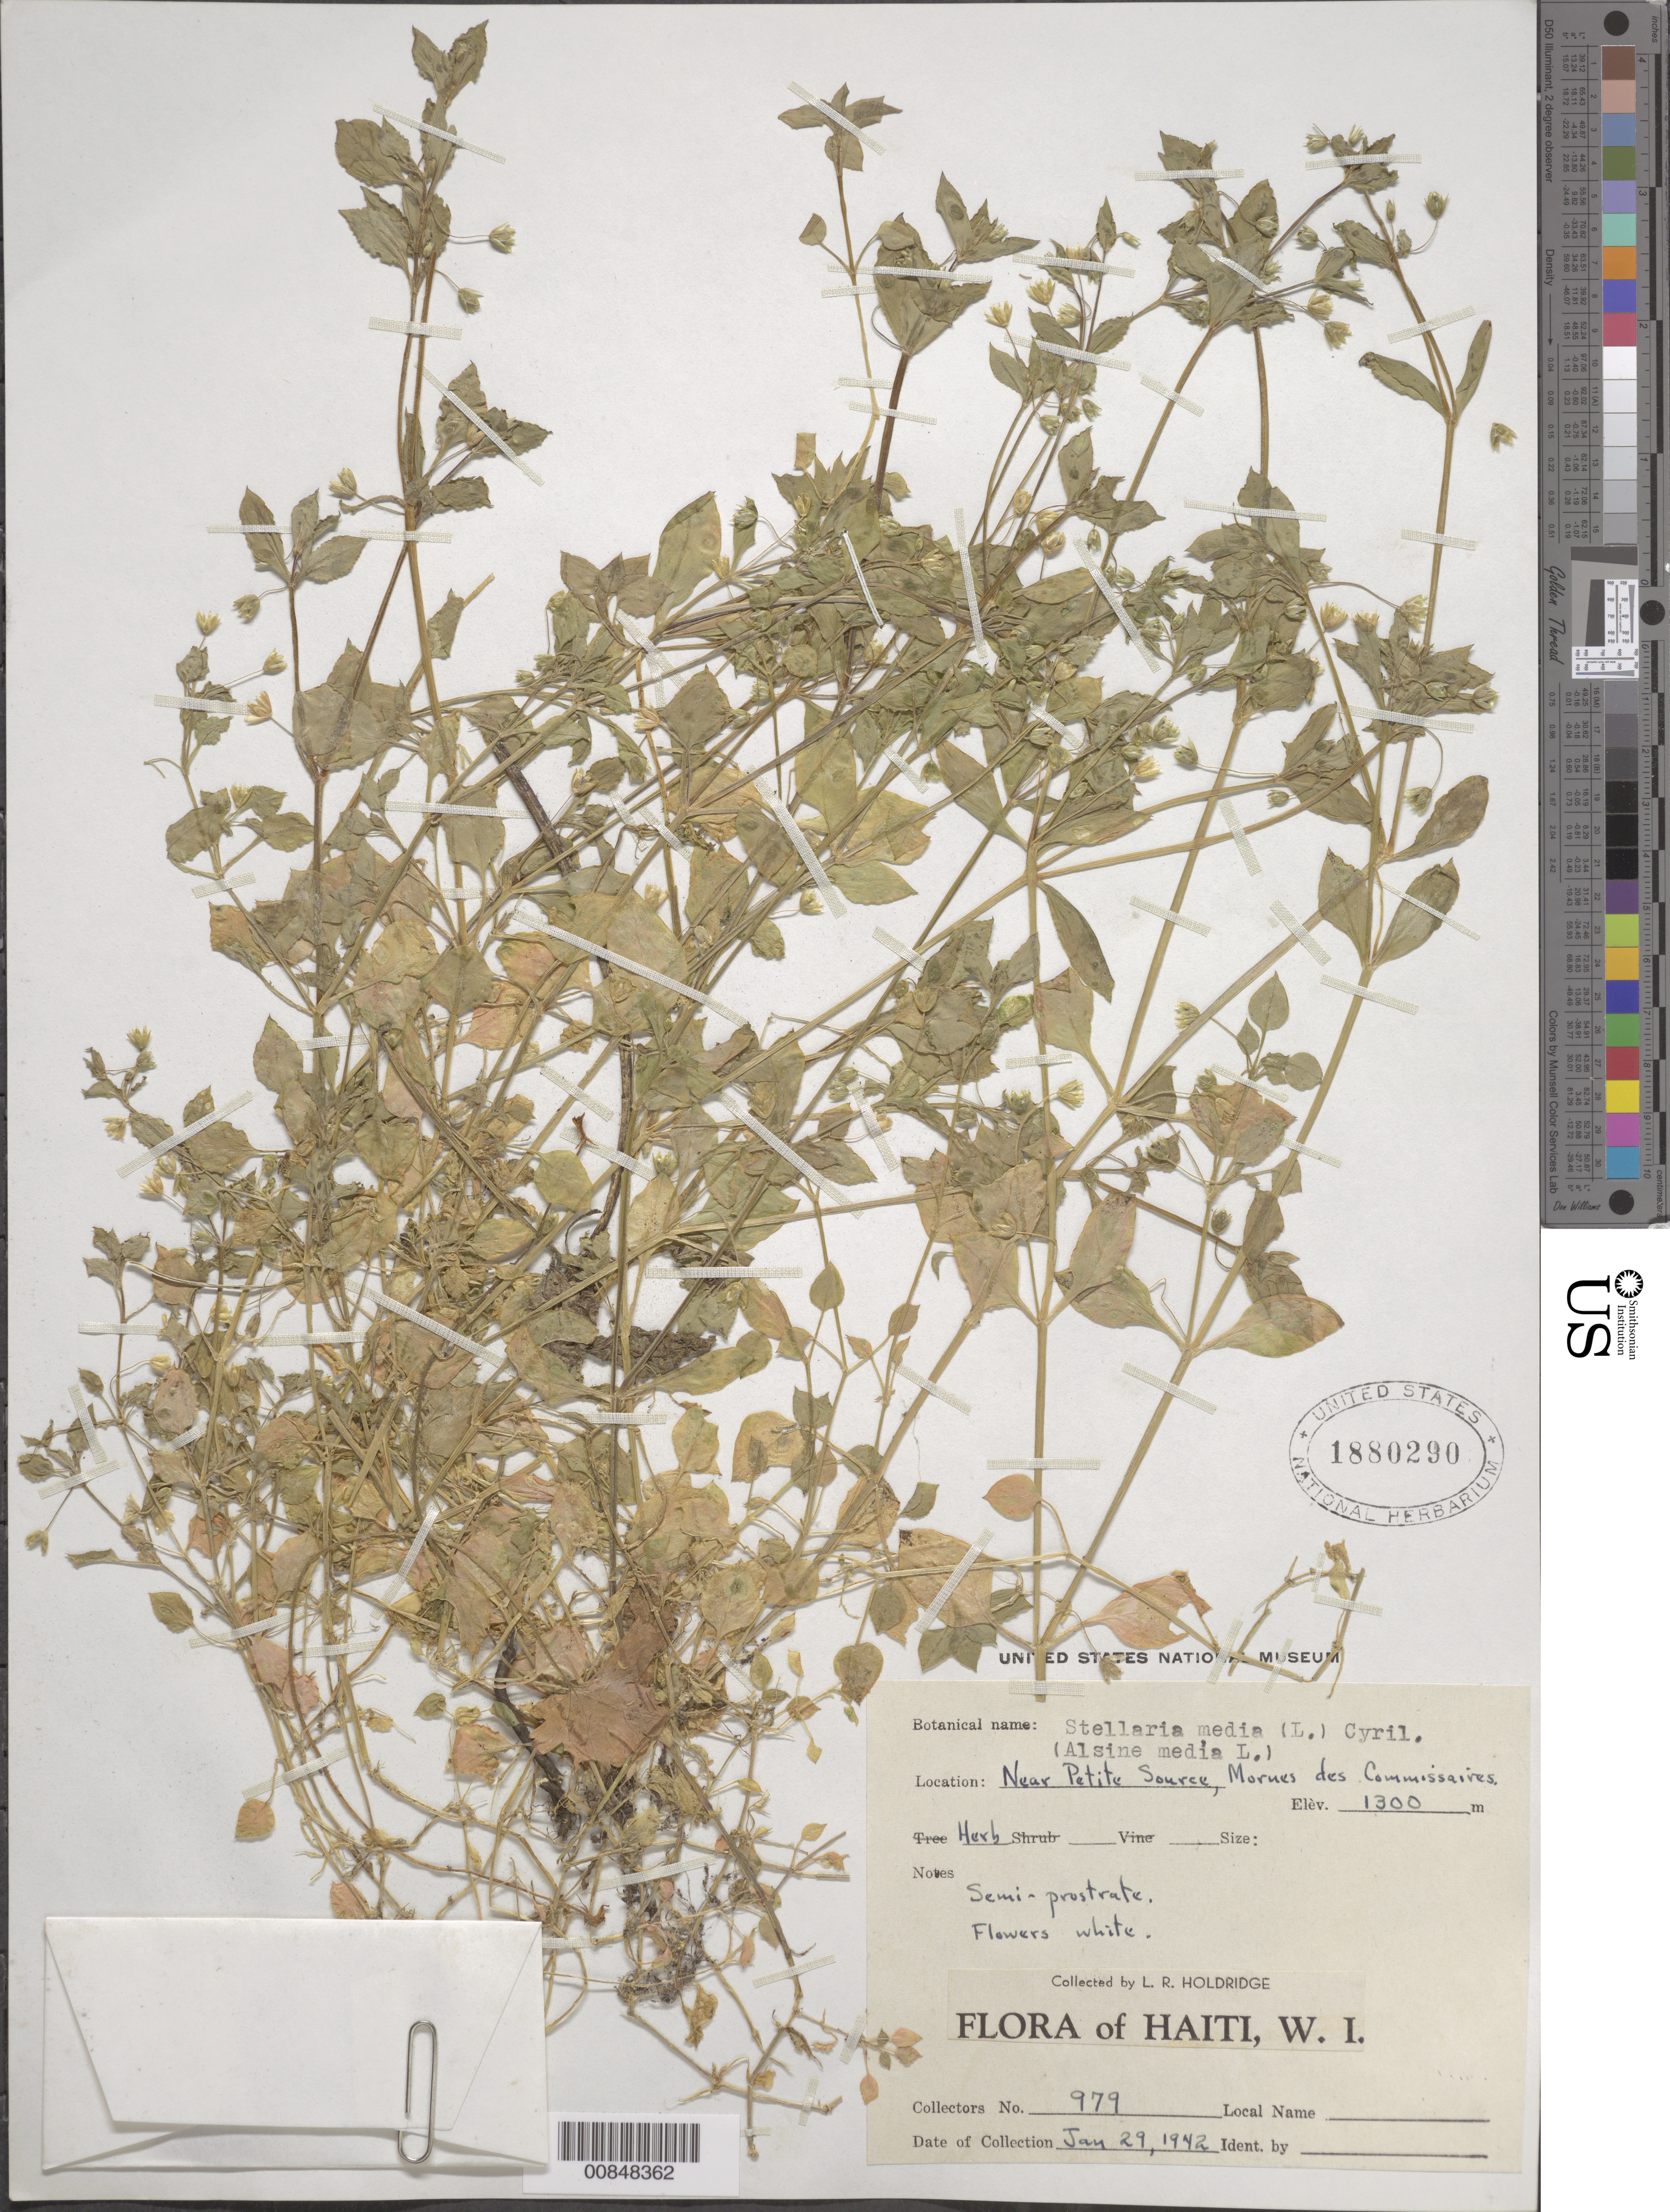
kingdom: Plantae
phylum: Tracheophyta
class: Magnoliopsida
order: Caryophyllales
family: Caryophyllaceae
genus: Stellaria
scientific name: Stellaria media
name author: (L.) Vill.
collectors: L. Holdridge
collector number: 979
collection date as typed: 29 Jan 1942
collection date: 1942-01-29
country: Haiti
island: Hispaniola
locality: Near Petite Source, Mornes des Commissaires.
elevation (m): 1300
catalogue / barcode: US 1880290